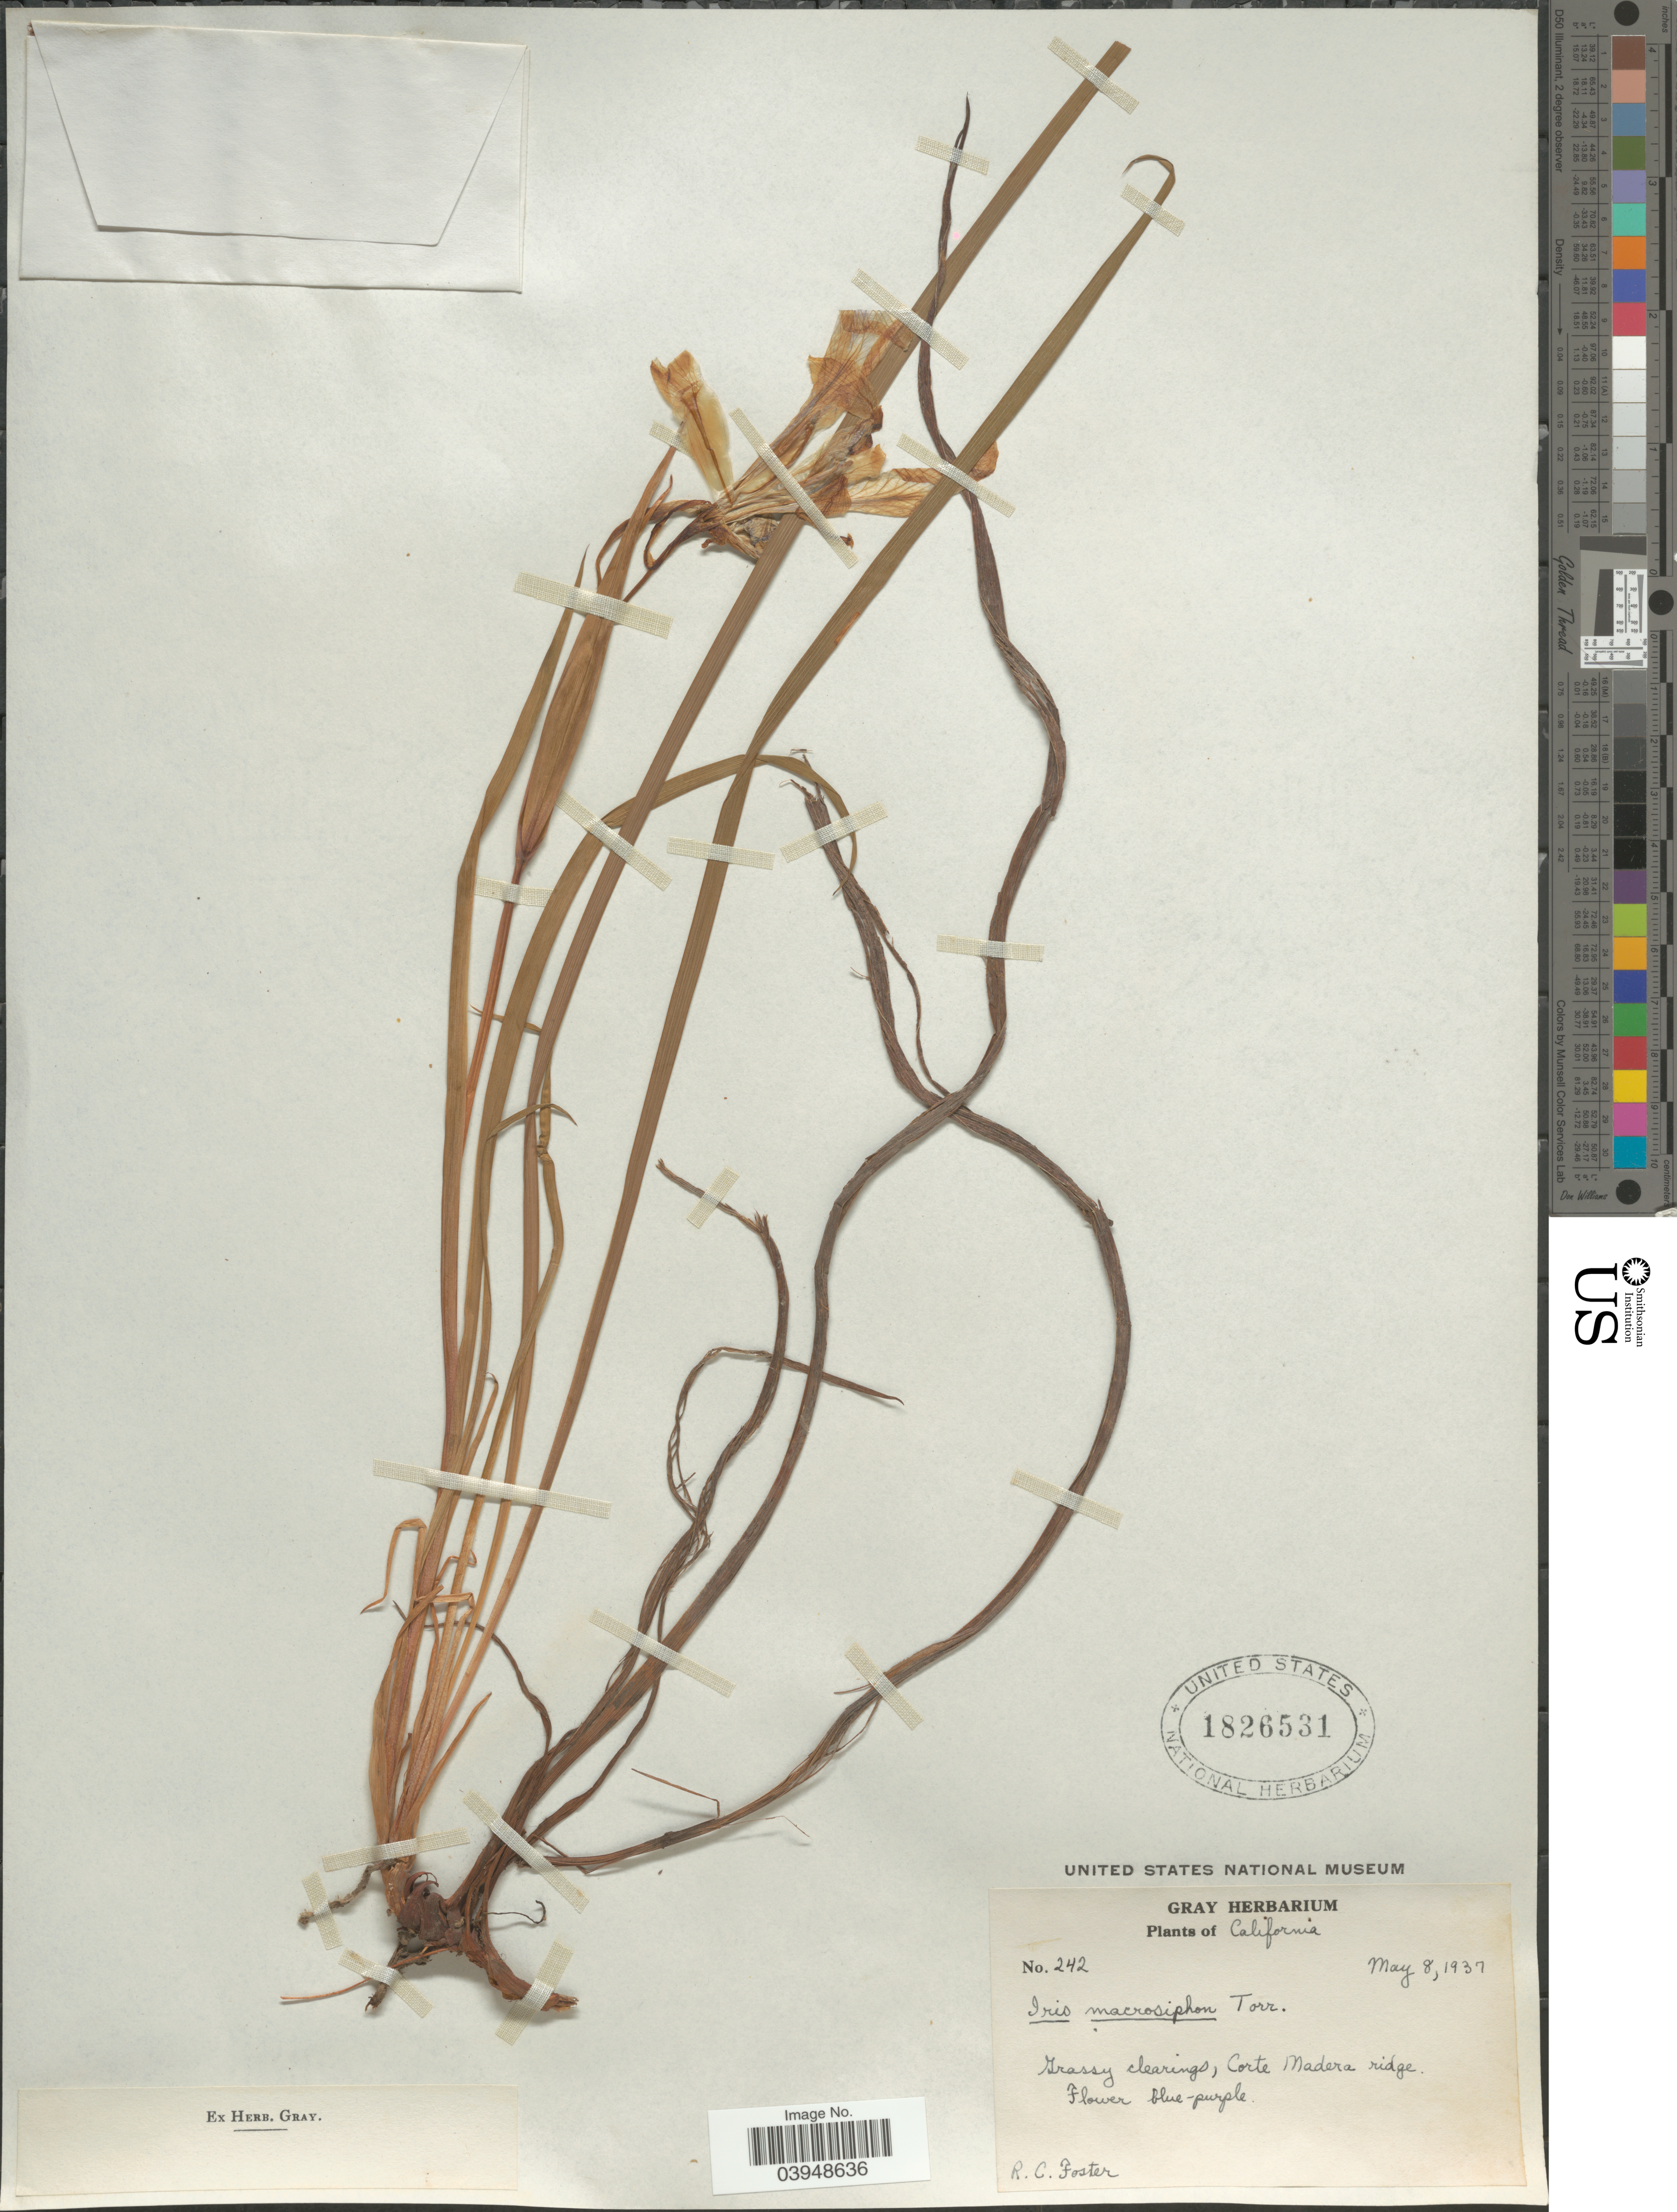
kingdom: Plantae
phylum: Tracheophyta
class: Liliopsida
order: Asparagales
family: Iridaceae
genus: Iris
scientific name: Iris macrosiphon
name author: Torr.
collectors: R. C. Foster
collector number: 242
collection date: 1937-05-08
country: United States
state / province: California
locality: Grassy clearings, Corte Madera ridge.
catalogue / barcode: US 1826531